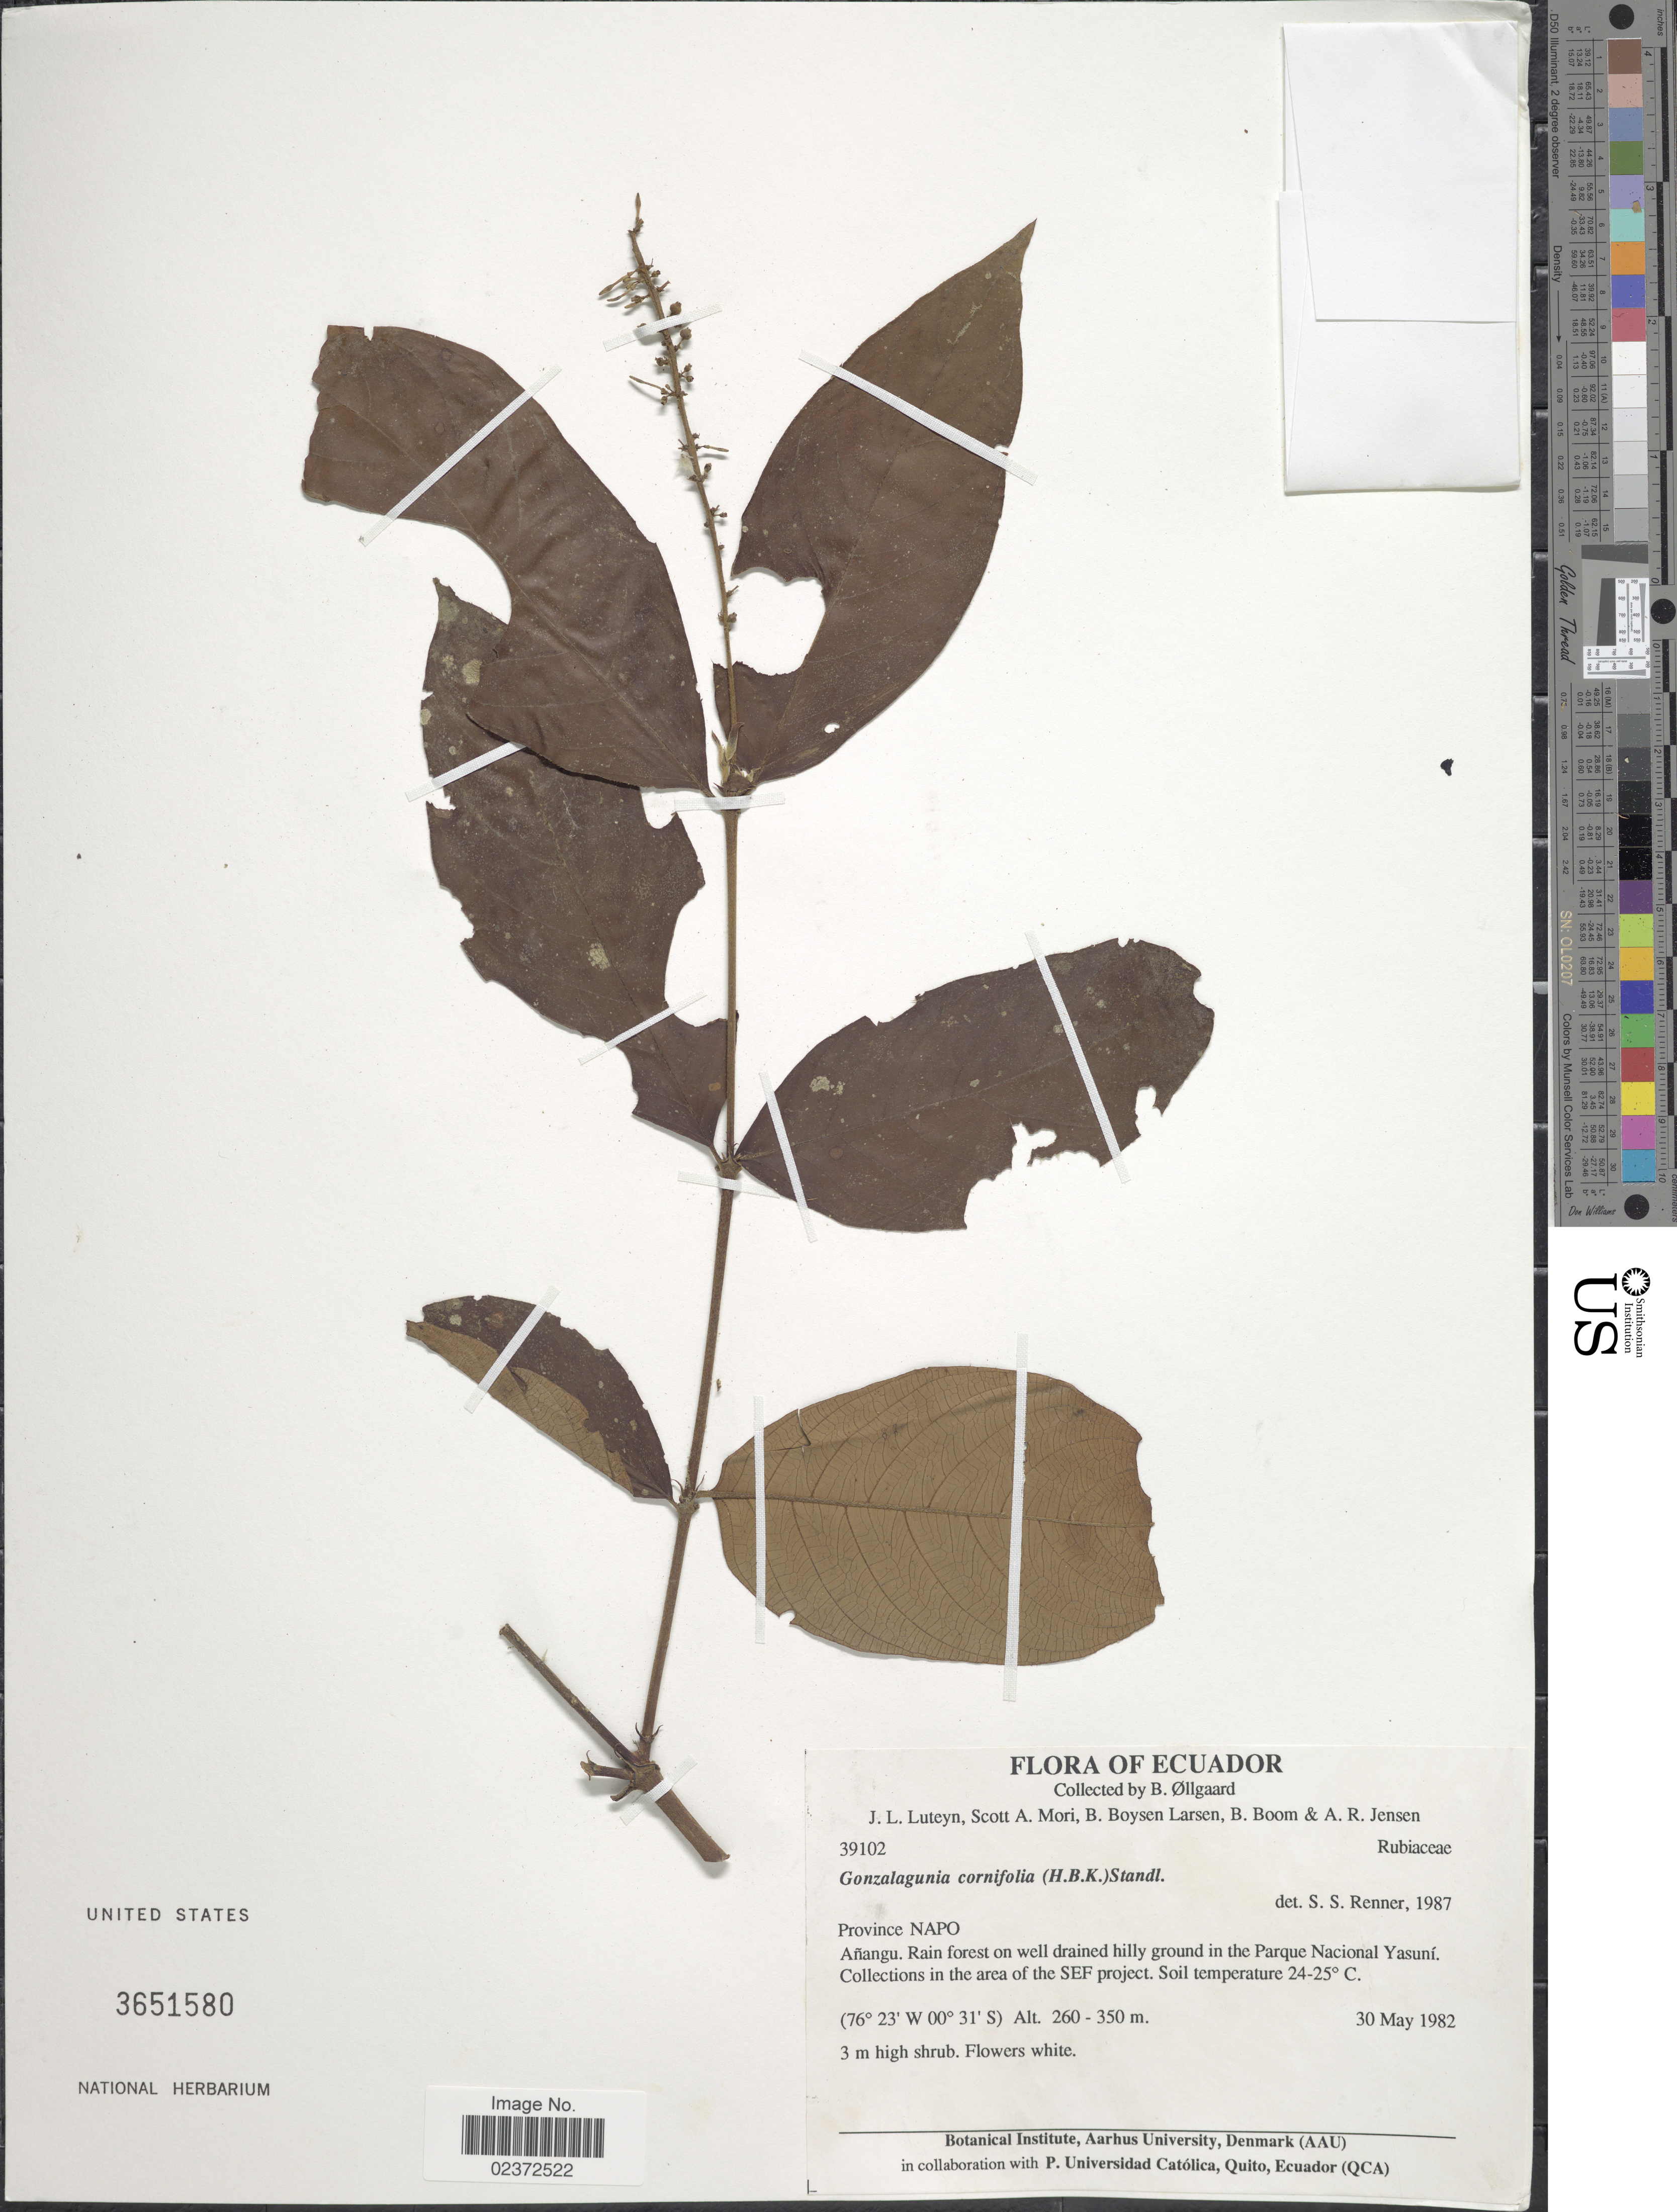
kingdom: Plantae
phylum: Tracheophyta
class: Magnoliopsida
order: Gentianales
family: Rubiaceae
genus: Gonzalagunia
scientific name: Gonzalagunia cornifolia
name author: (Kunth) Standl.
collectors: B. Øllgaard, J. L. Luteyn, S. Mori, B. Boysen Larsen & et al.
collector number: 39102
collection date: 1982-05-30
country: Ecuador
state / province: Napo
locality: Añangu. Rain forest on well drained hilly ground in the Parque Nacional Yasuní. Collections in the area of the SEF project. Soil temperature 24-25° C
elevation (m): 260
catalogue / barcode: US 3651580